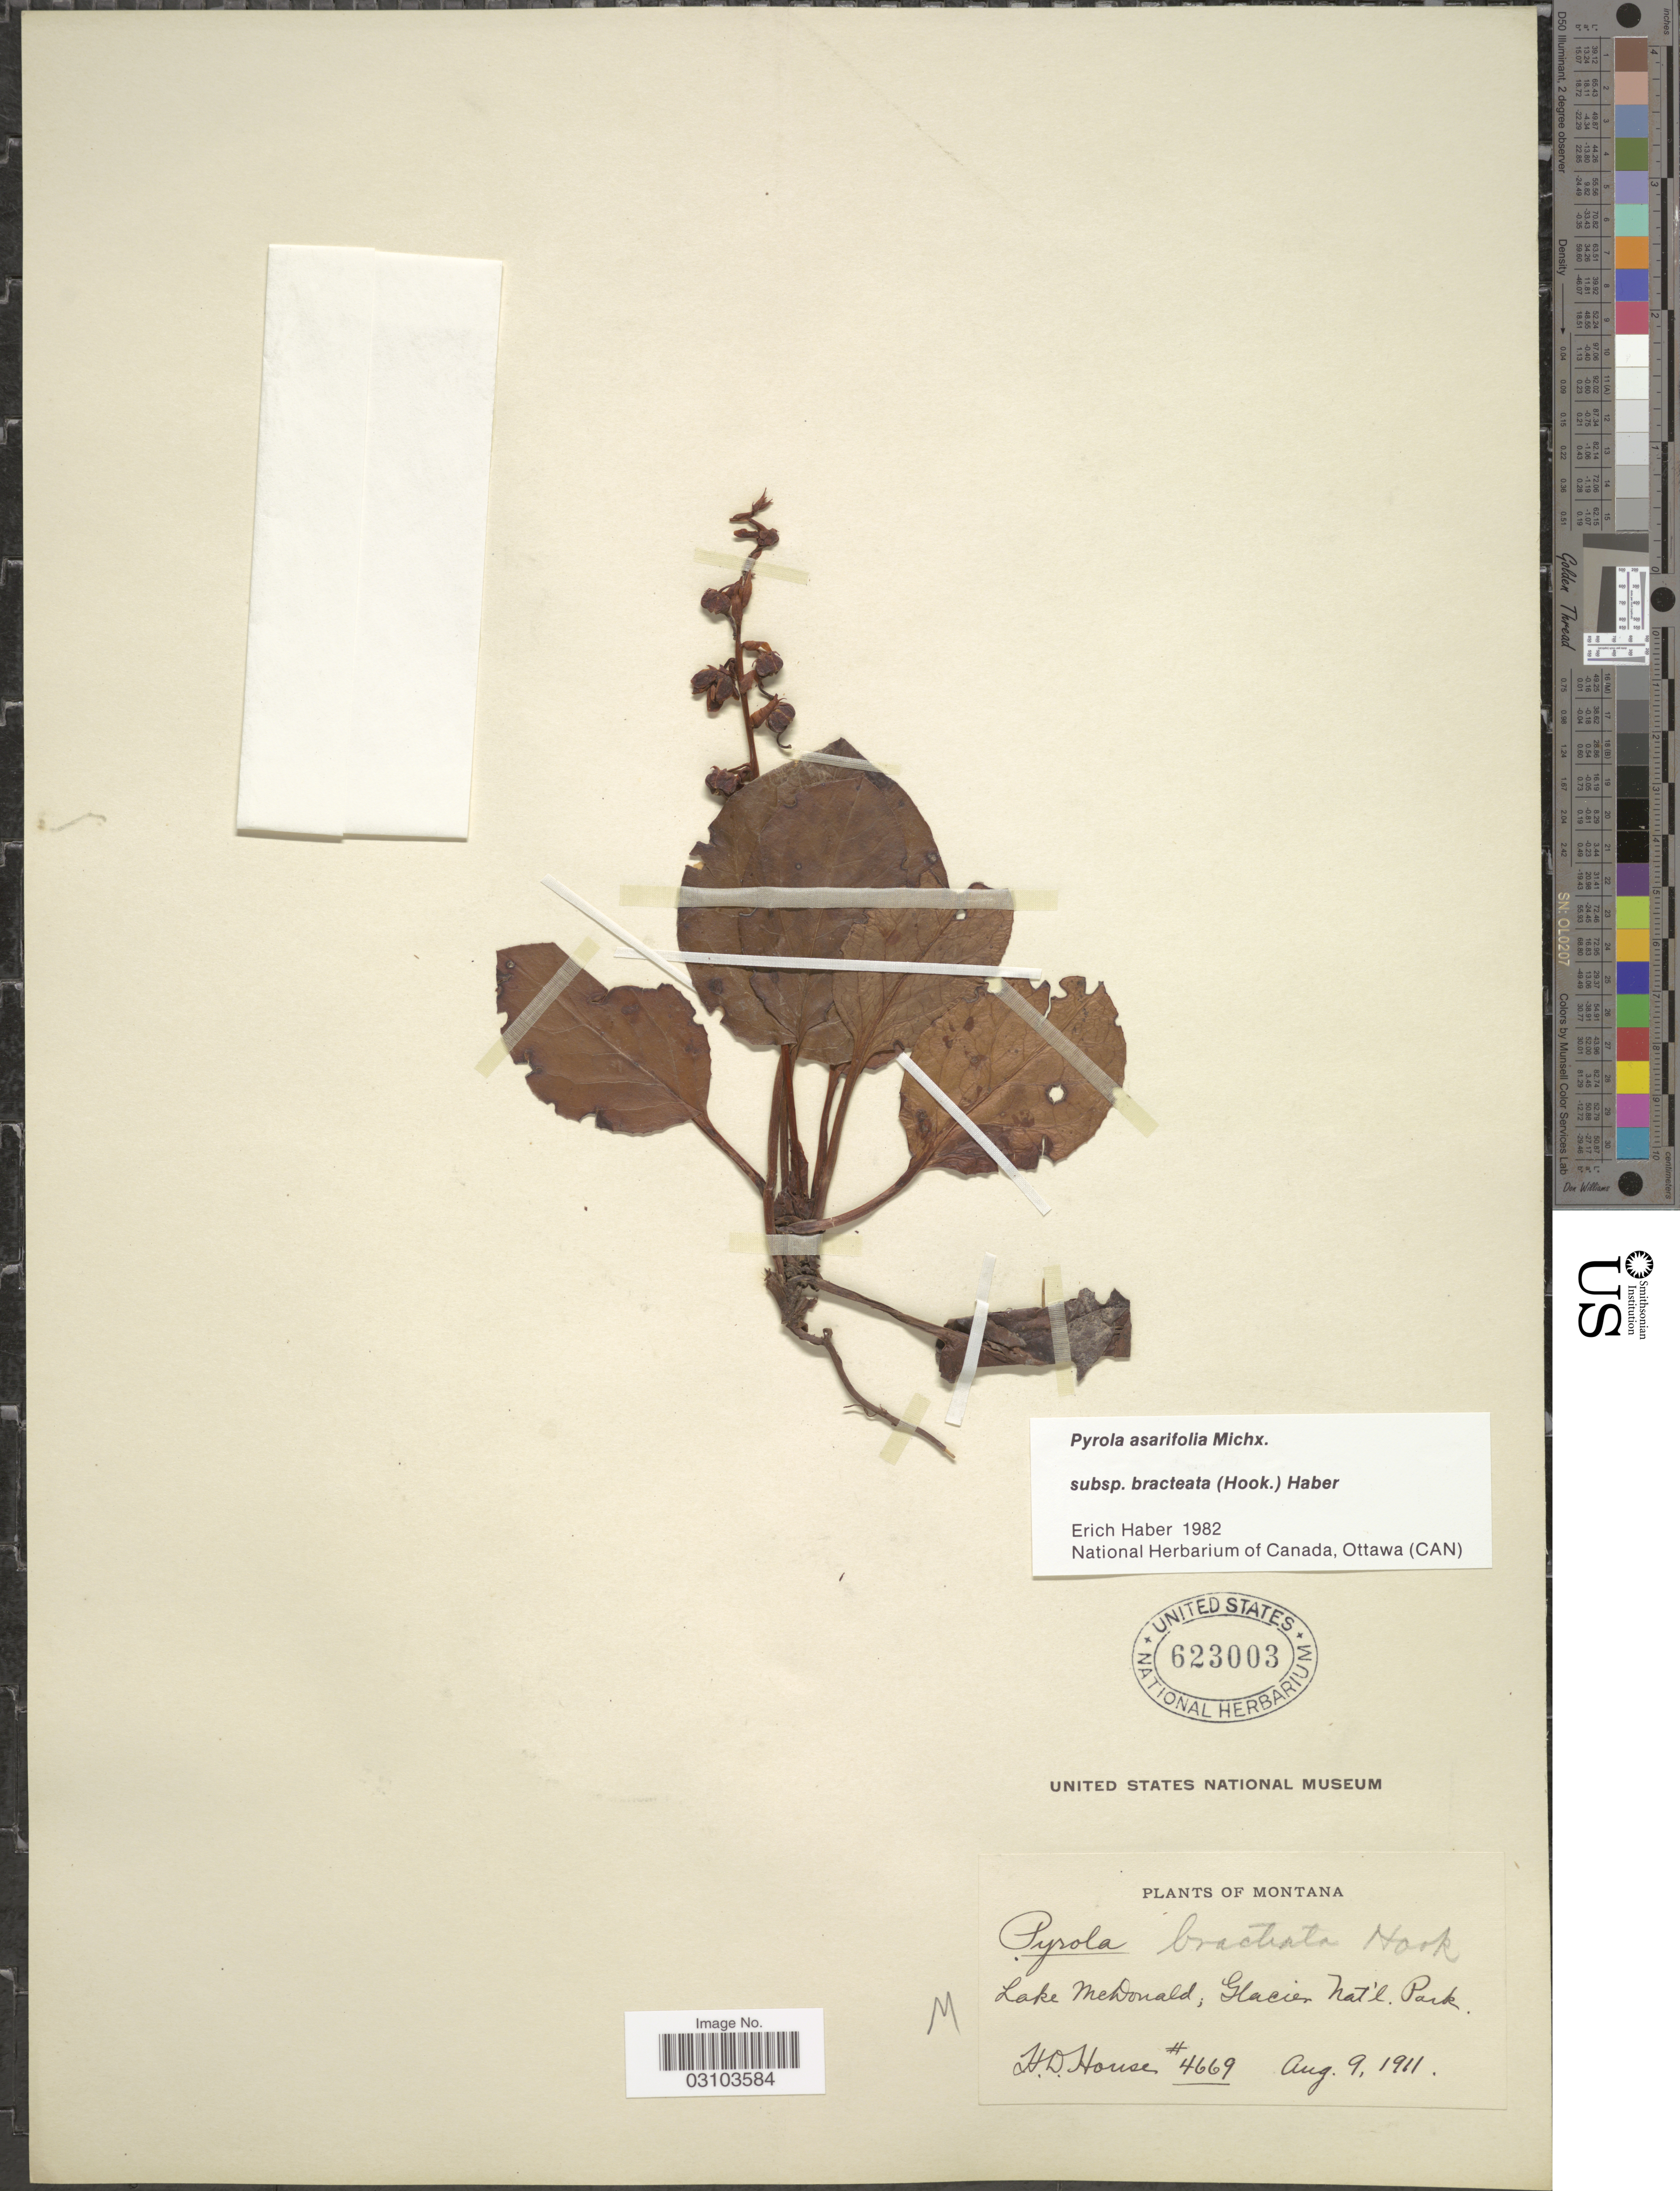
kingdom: Plantae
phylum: Tracheophyta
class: Magnoliopsida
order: Ericales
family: Ericaceae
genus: Pyrola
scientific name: Pyrola asarifolia subsp. bracteata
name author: (Hook.) Haber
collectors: H. D. House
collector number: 4669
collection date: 1911-08-09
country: United States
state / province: Montana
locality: Lake McDonald, Glacier Nat'l Park.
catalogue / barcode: US 623003